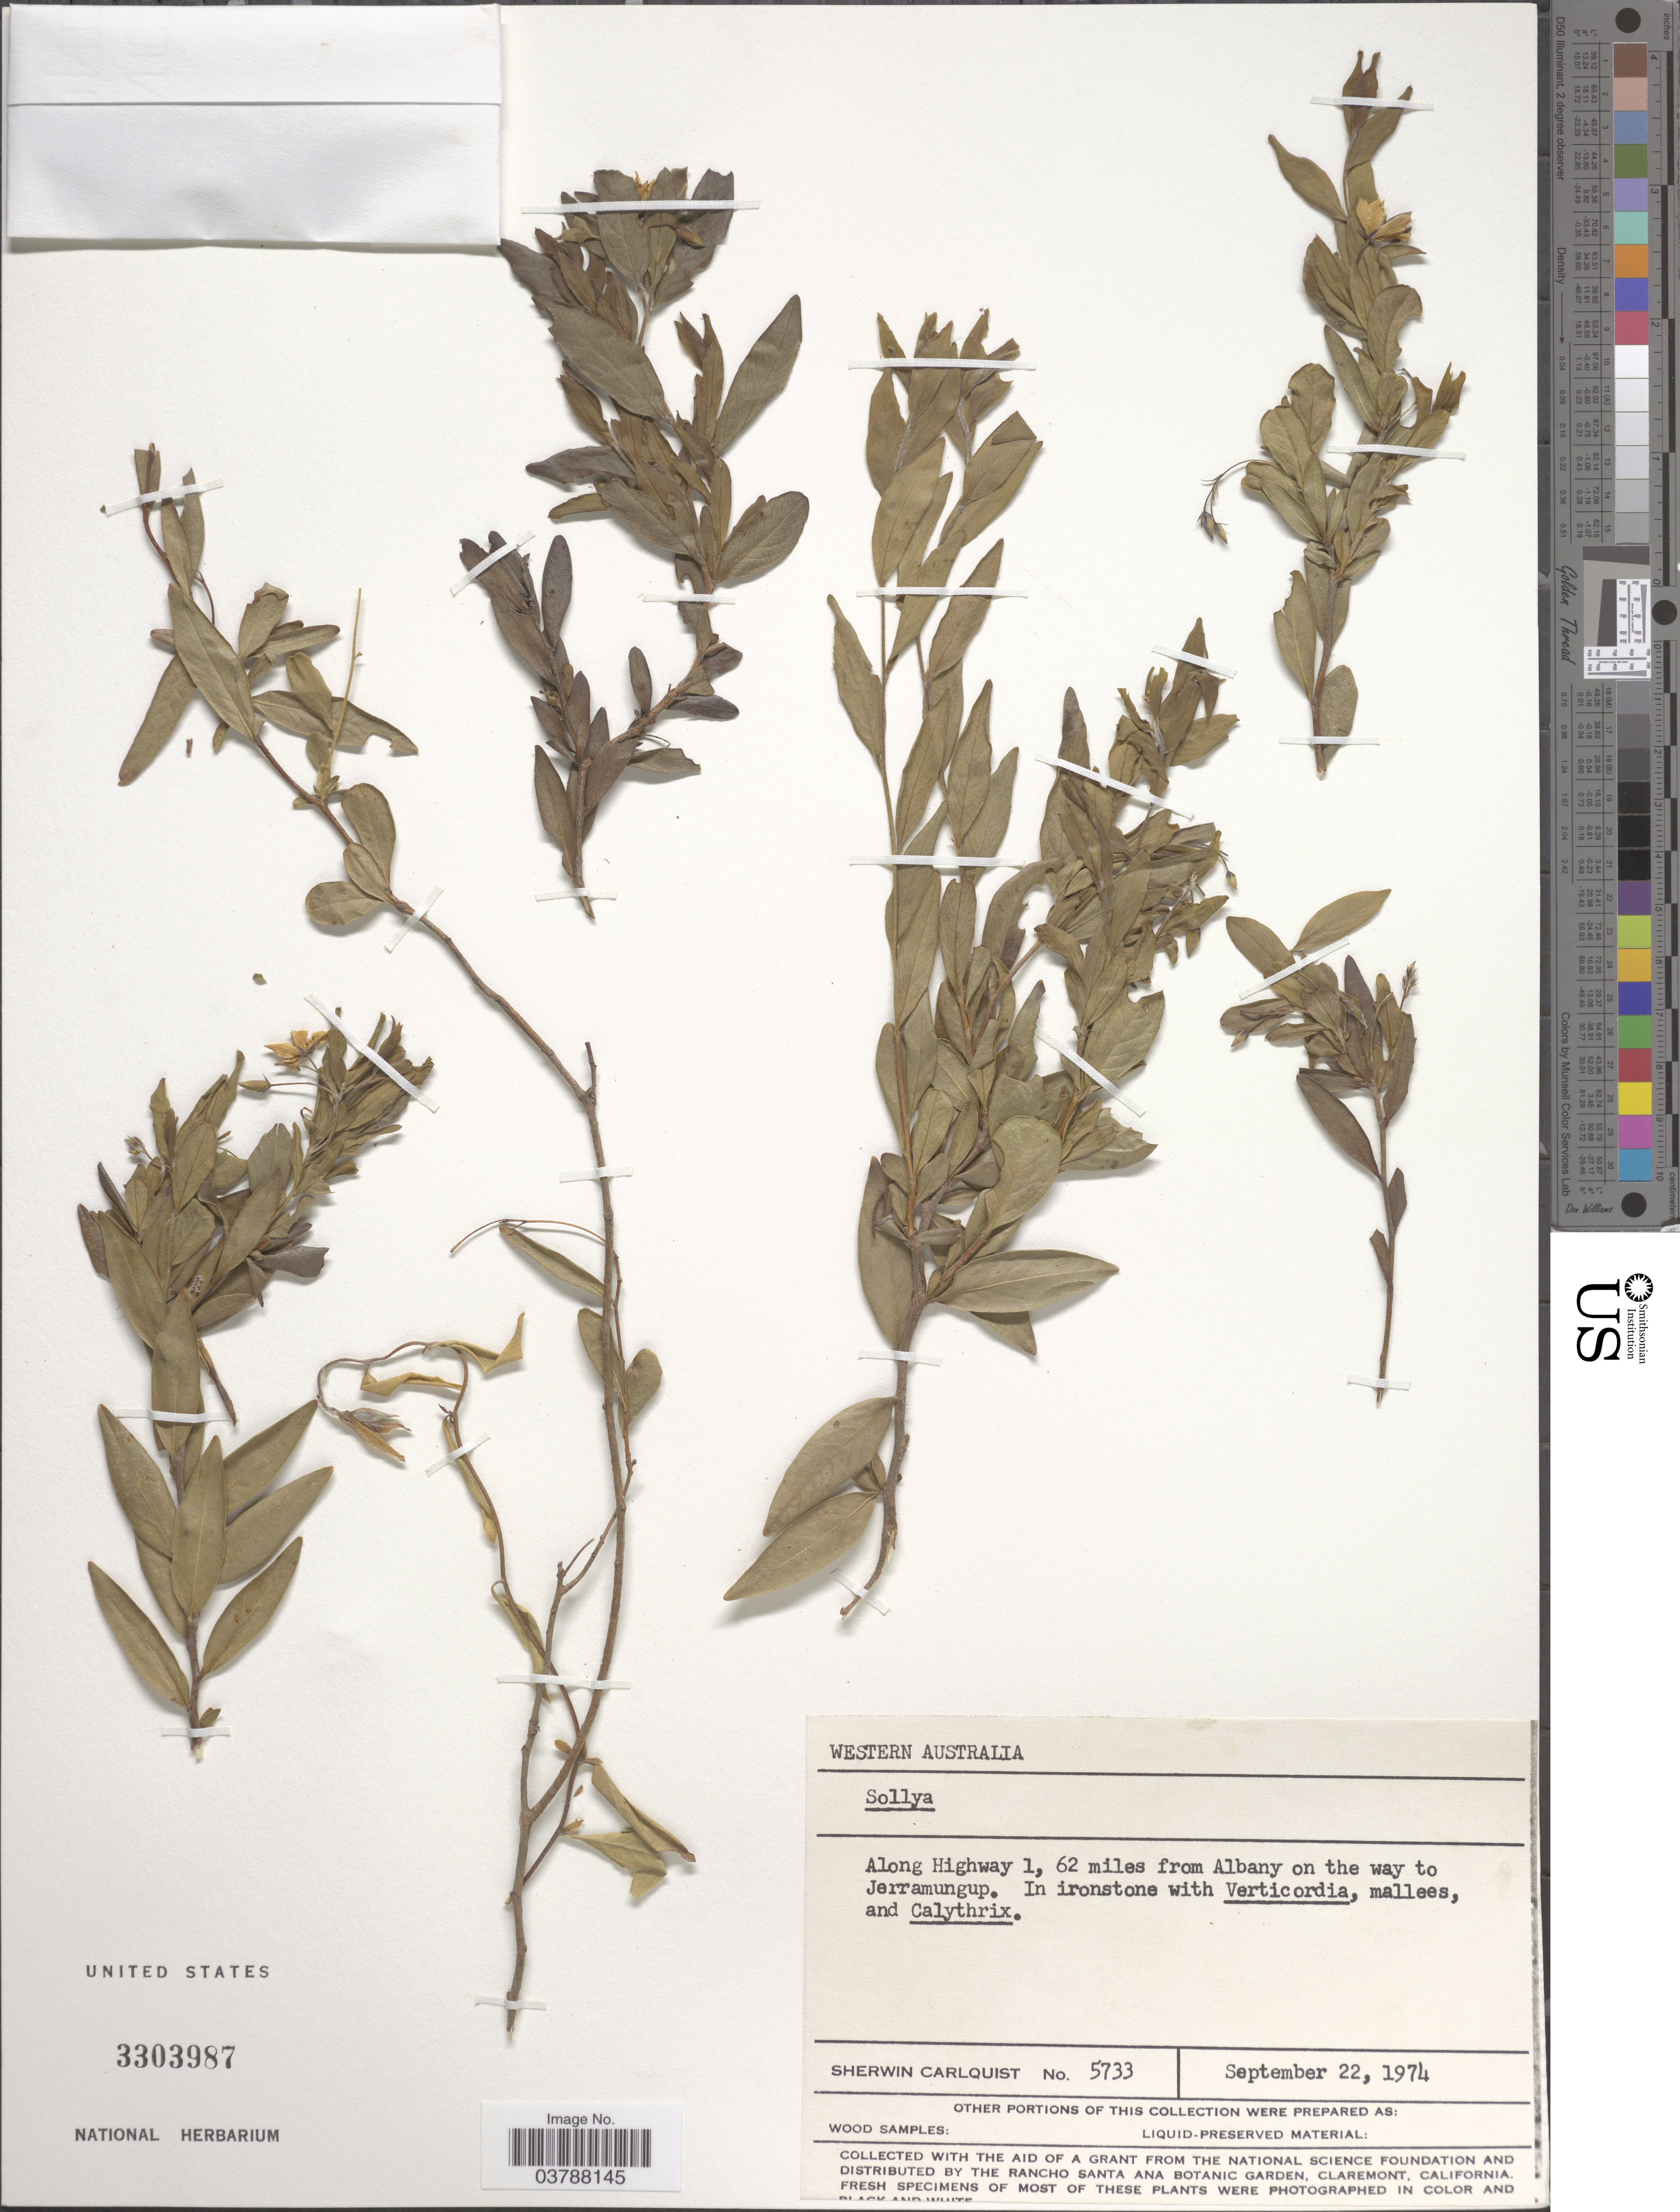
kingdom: Plantae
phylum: Tracheophyta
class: Magnoliopsida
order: Apiales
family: Pittosporaceae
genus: Sollya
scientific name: Sollya sp.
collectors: S. Carlquist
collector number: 5733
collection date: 1974-09-22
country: Australia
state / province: Western Australia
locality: Along Highway 1, 62 miles from Albany on the way to Jerramungup.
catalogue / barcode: US 3303987